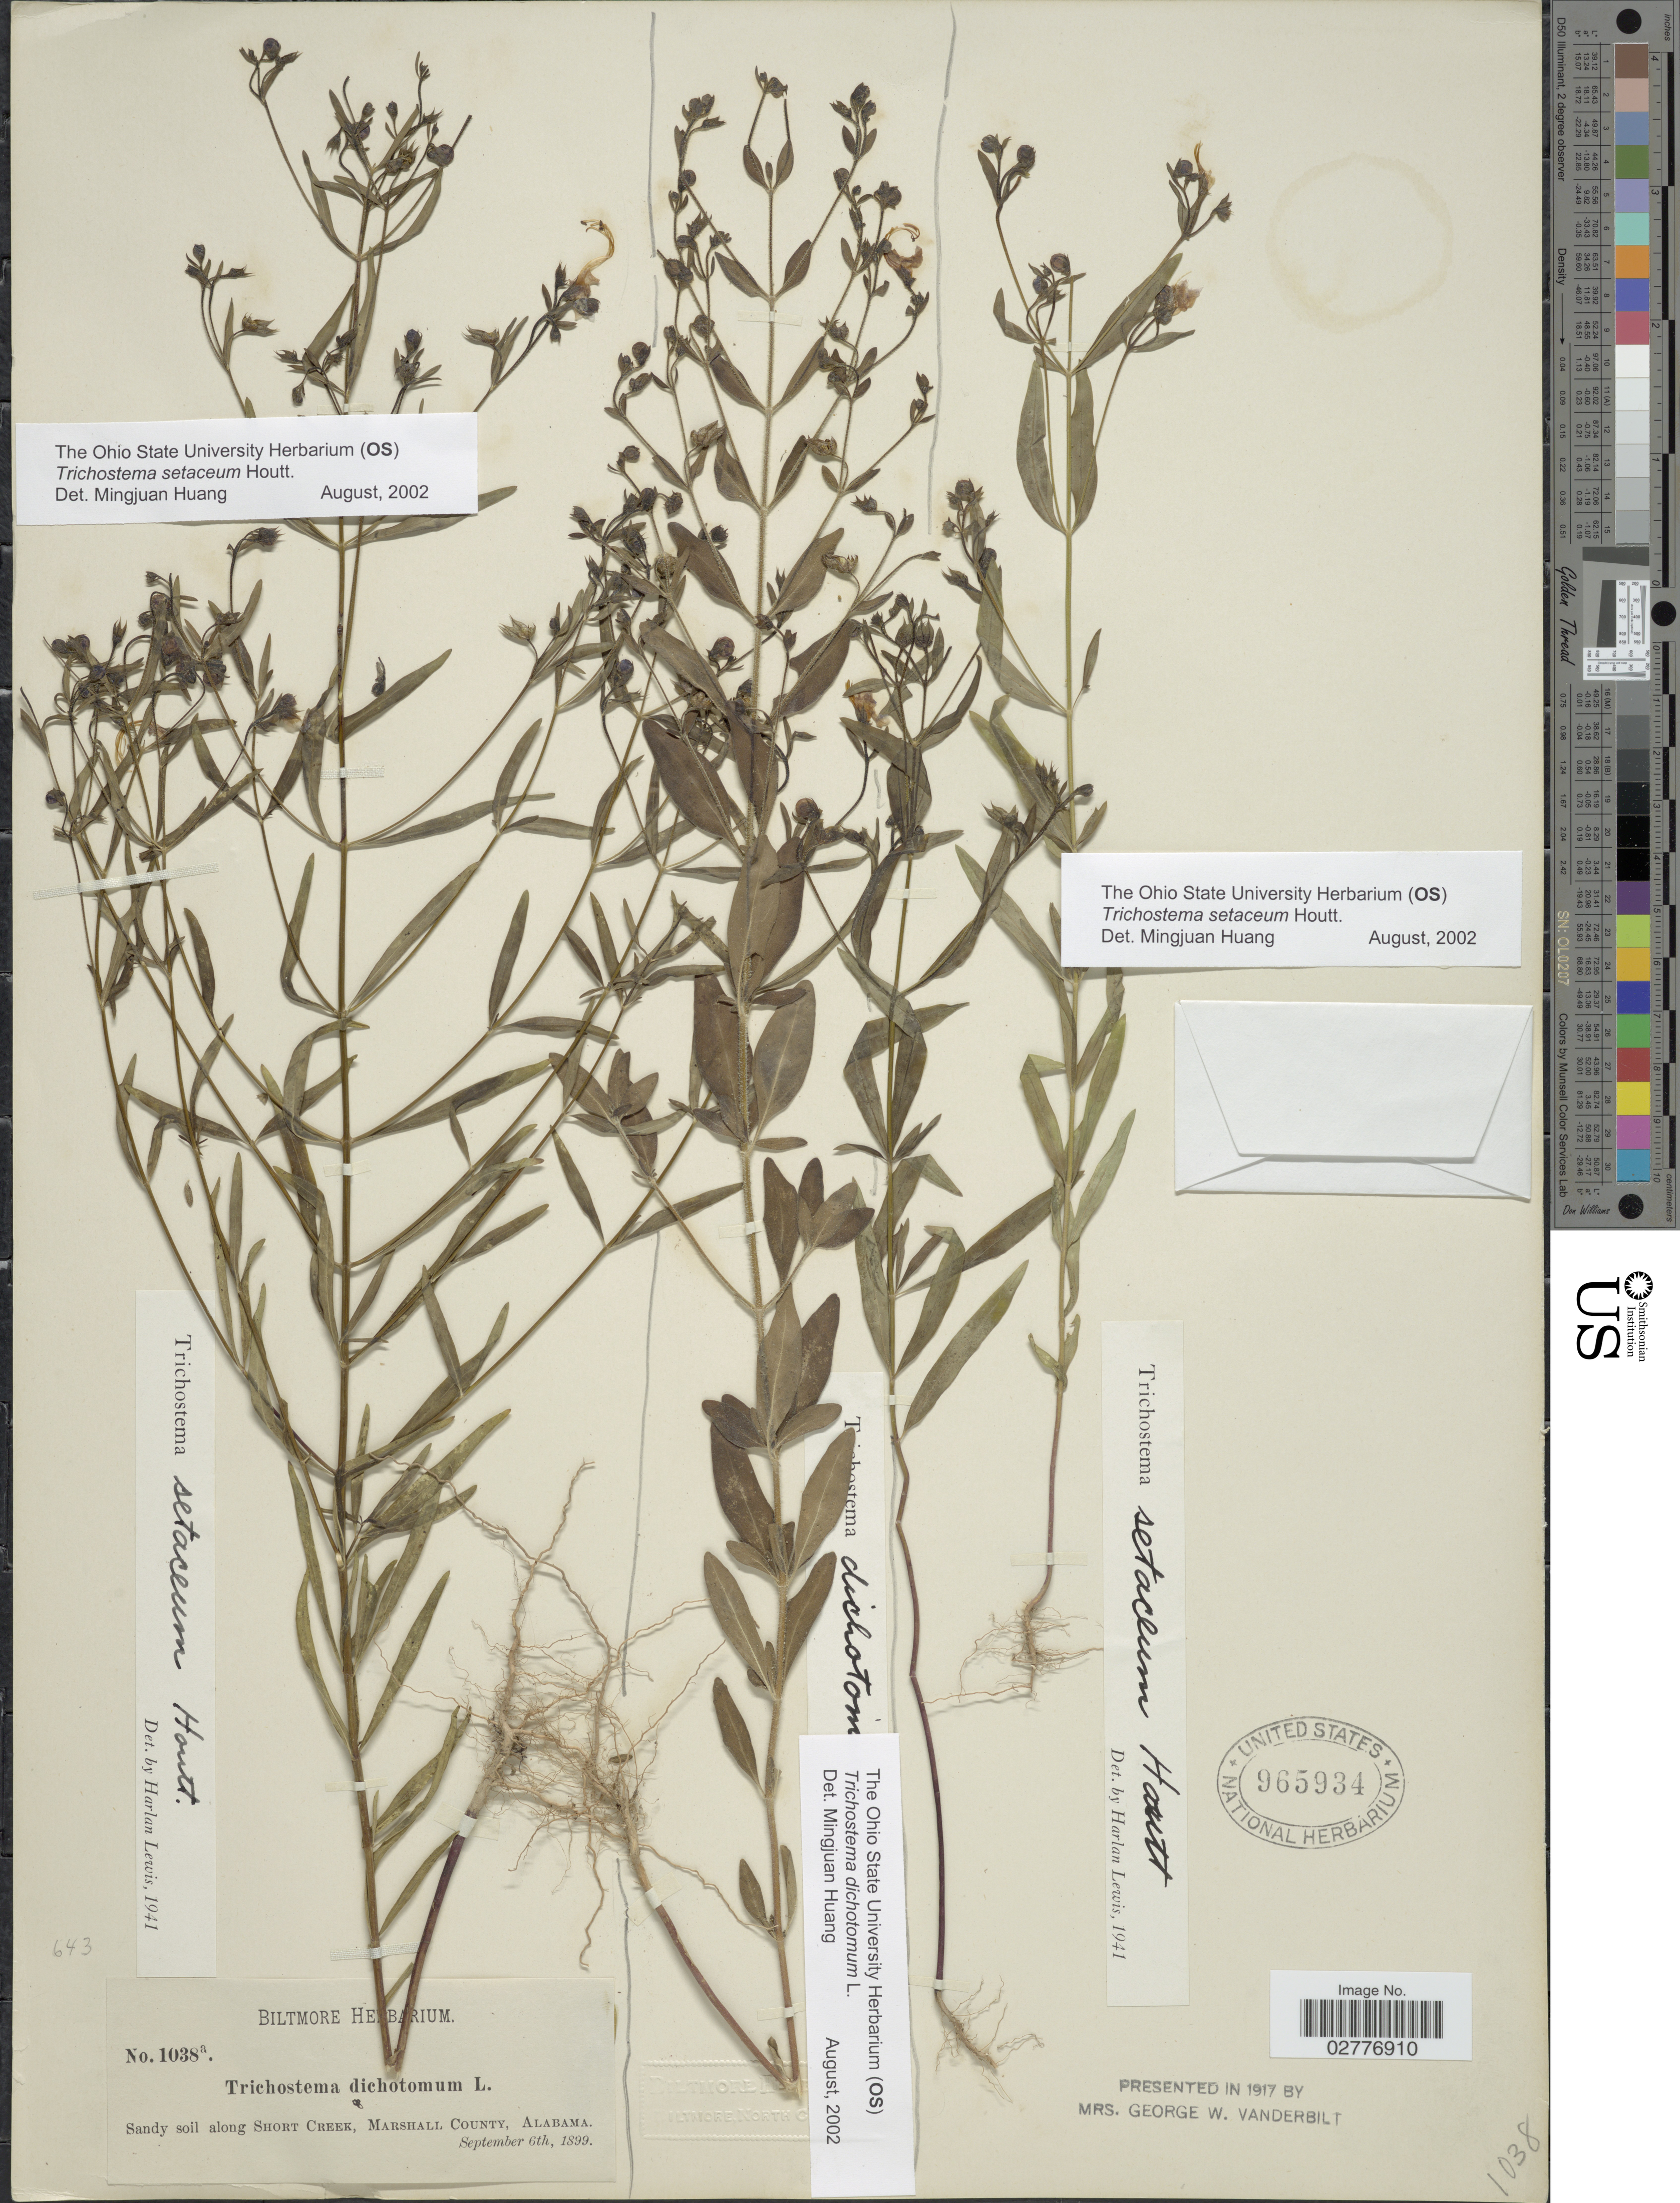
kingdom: Plantae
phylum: Tracheophyta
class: Magnoliopsida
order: Lamiales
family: Lamiaceae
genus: Trichostema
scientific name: Trichostema setaceum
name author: Houtt.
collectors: ex herb. Biltmore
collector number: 1038a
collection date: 1899-09-06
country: United States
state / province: Alabama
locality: Sandy soil along Short Creek, Marshall County.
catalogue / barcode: US 965934